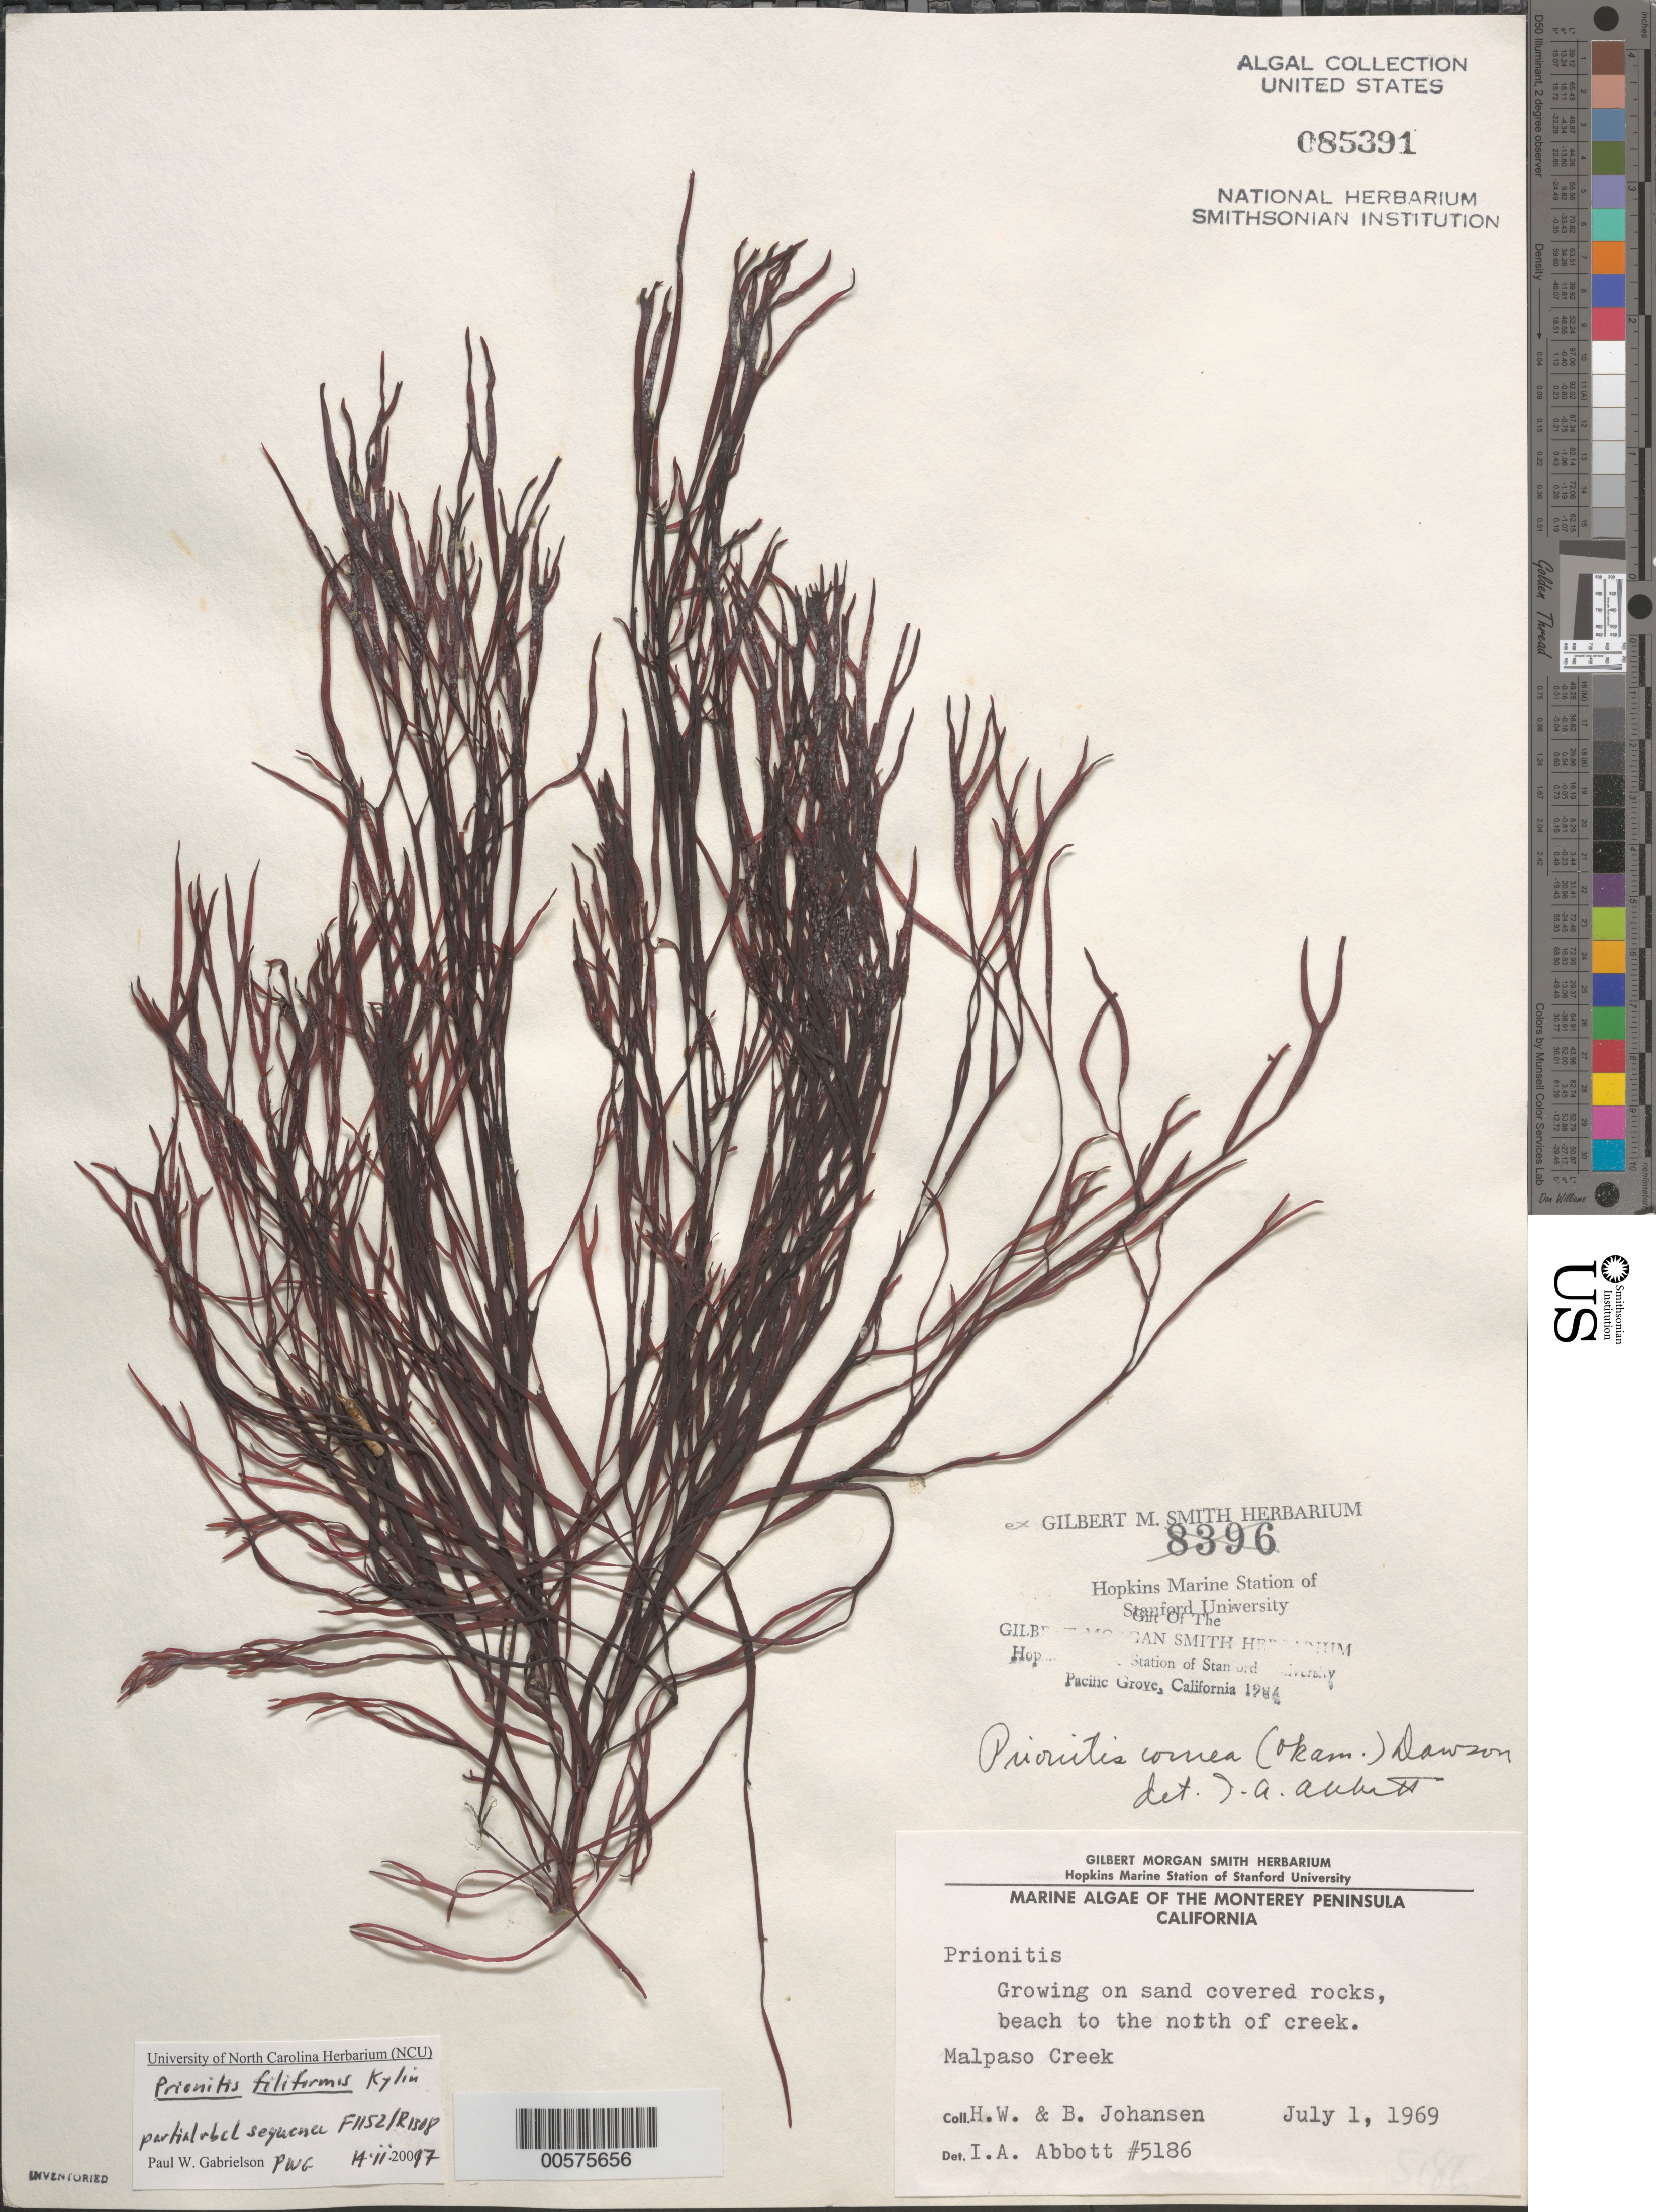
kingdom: Plantae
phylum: Rhodophyta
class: Florideophyceae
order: Halymeniales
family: Halymeniaceae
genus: Prionitis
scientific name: Prionitis filiformis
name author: Kylin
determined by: Gabrielson, P. W.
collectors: H. Johansen & B. Johansen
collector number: IAA 5186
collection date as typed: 01 Jul 1969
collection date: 1969-07-01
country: United States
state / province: California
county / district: Monterey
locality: Beach north of Malpaso Creek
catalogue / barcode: US 85391